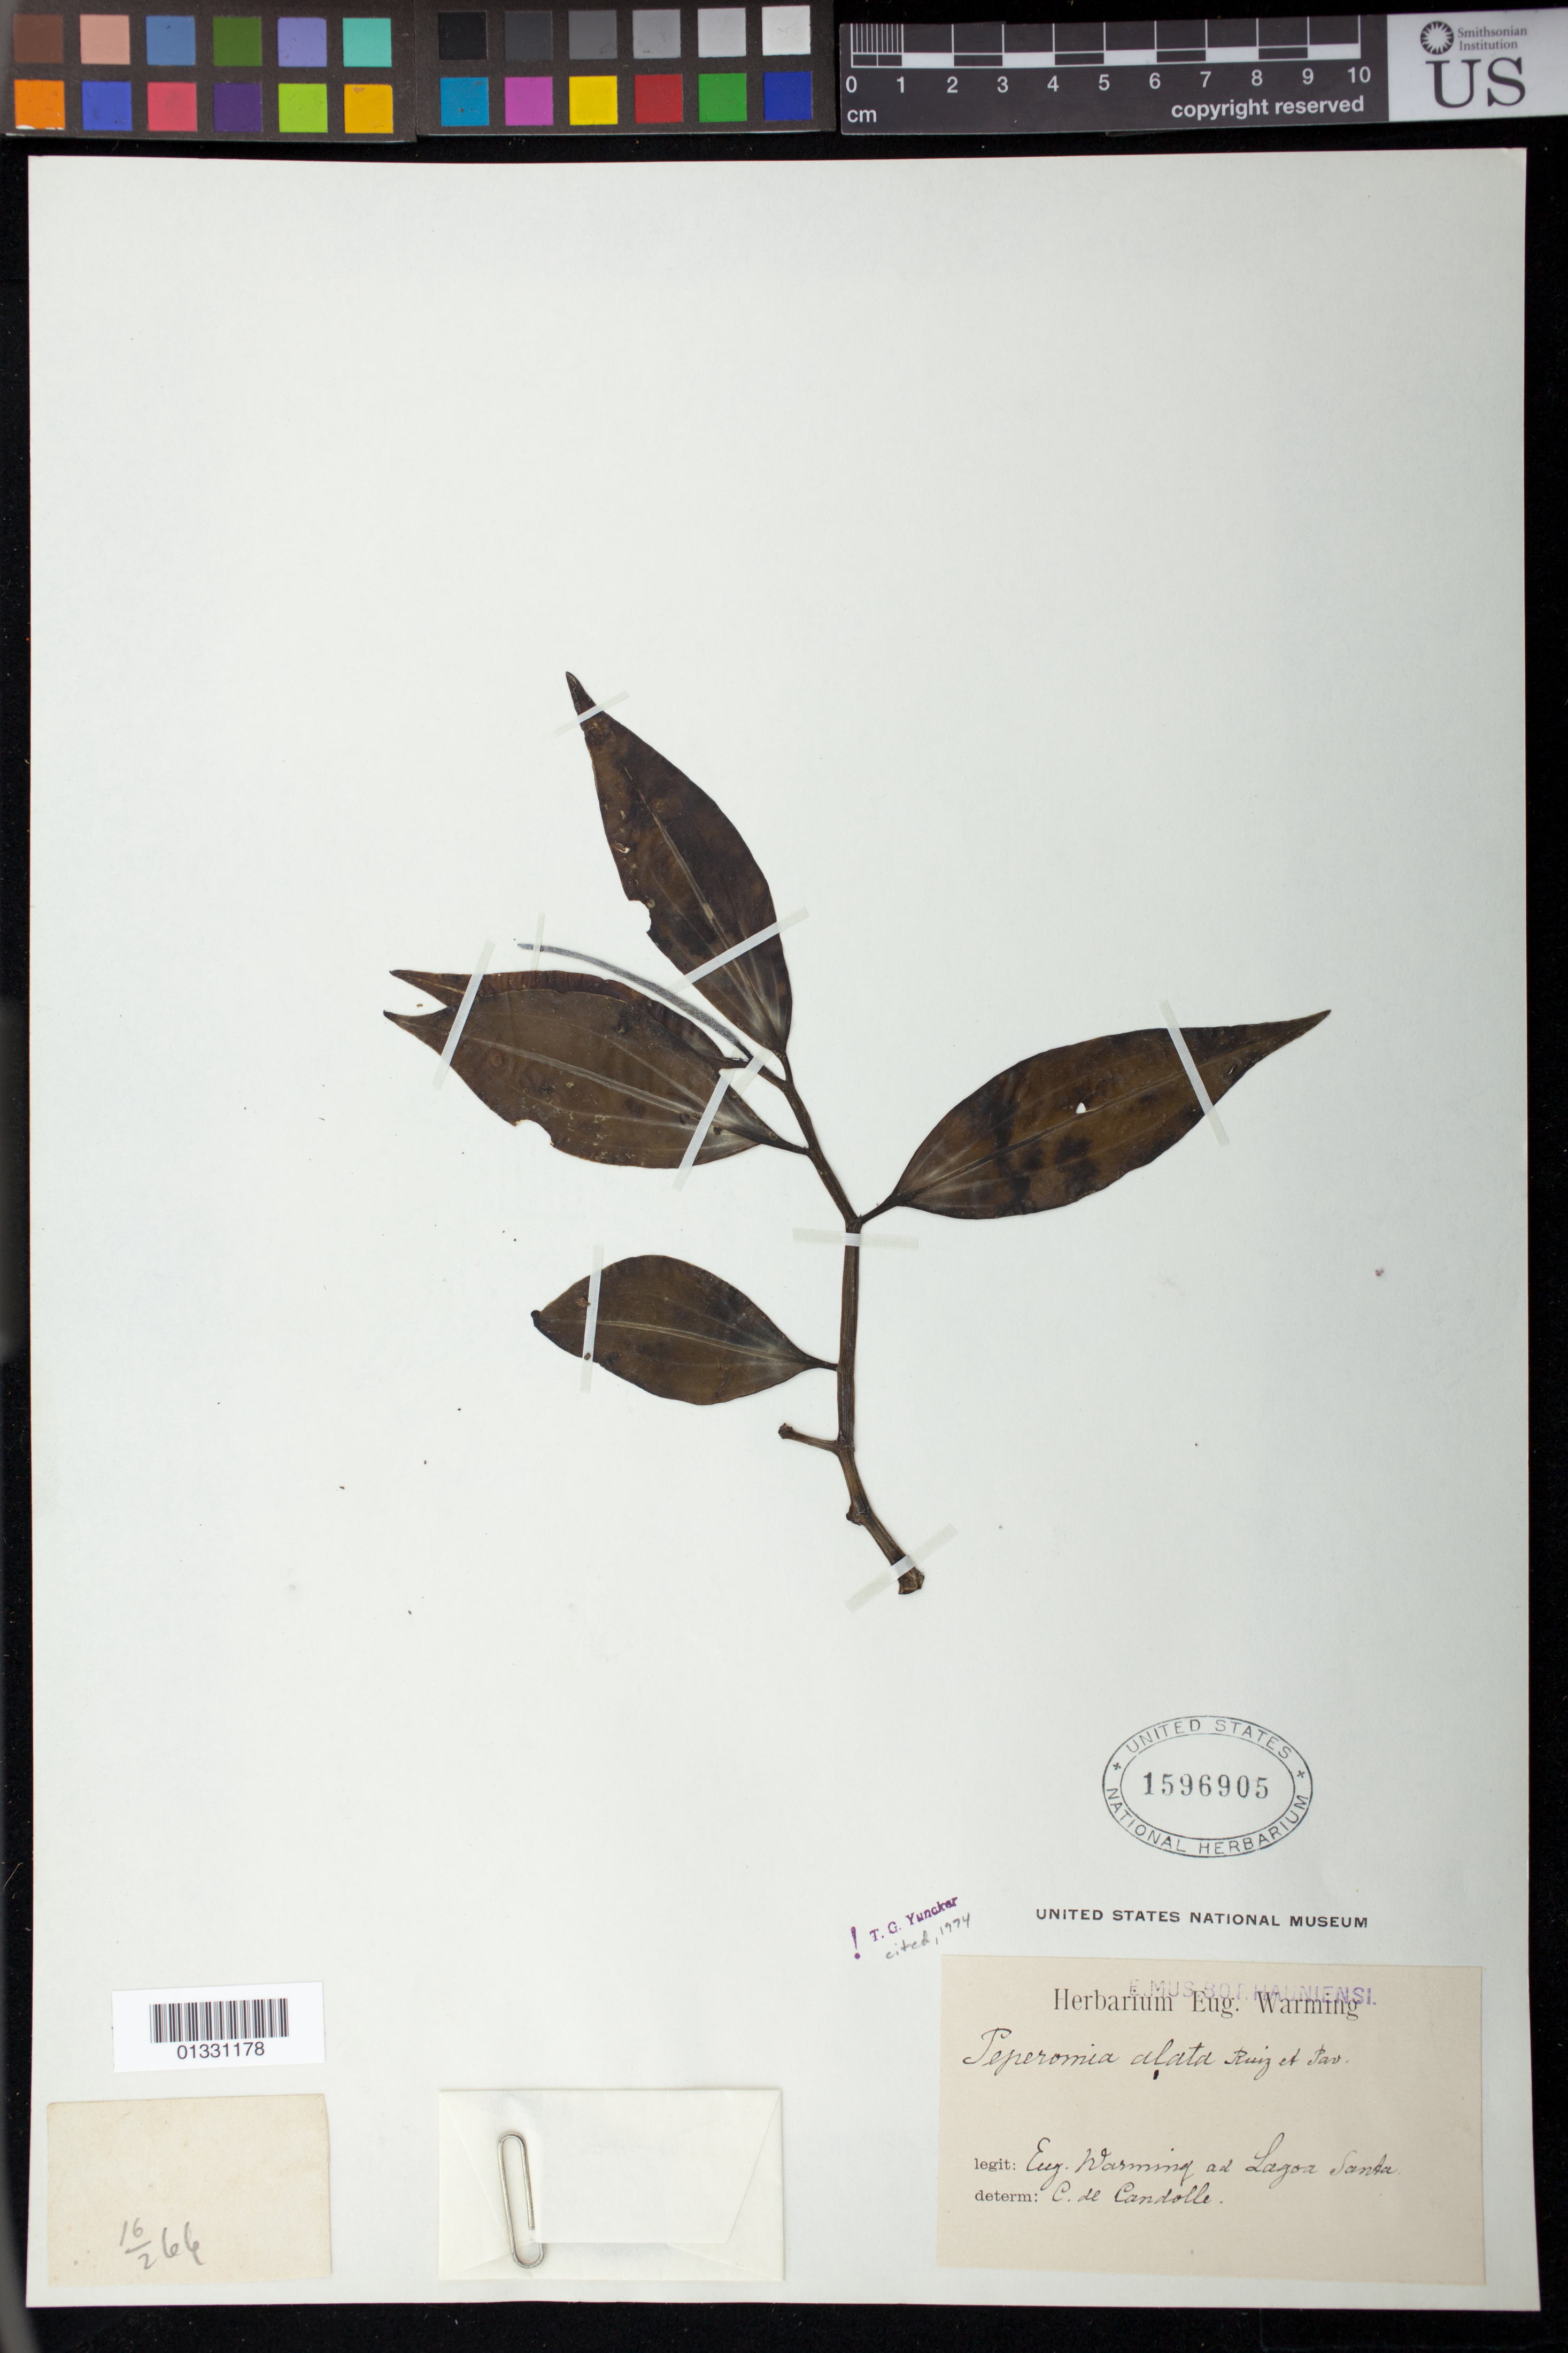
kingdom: Plantae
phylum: Tracheophyta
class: Magnoliopsida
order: Piperales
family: Piperaceae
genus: Peperomia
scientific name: Peperomia alata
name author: Ruiz & Pav.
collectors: E. Warming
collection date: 1866-02-16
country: Brazil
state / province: Minas Gerais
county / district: Lagoa Santa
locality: Lagoa Santa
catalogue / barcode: US 1596905